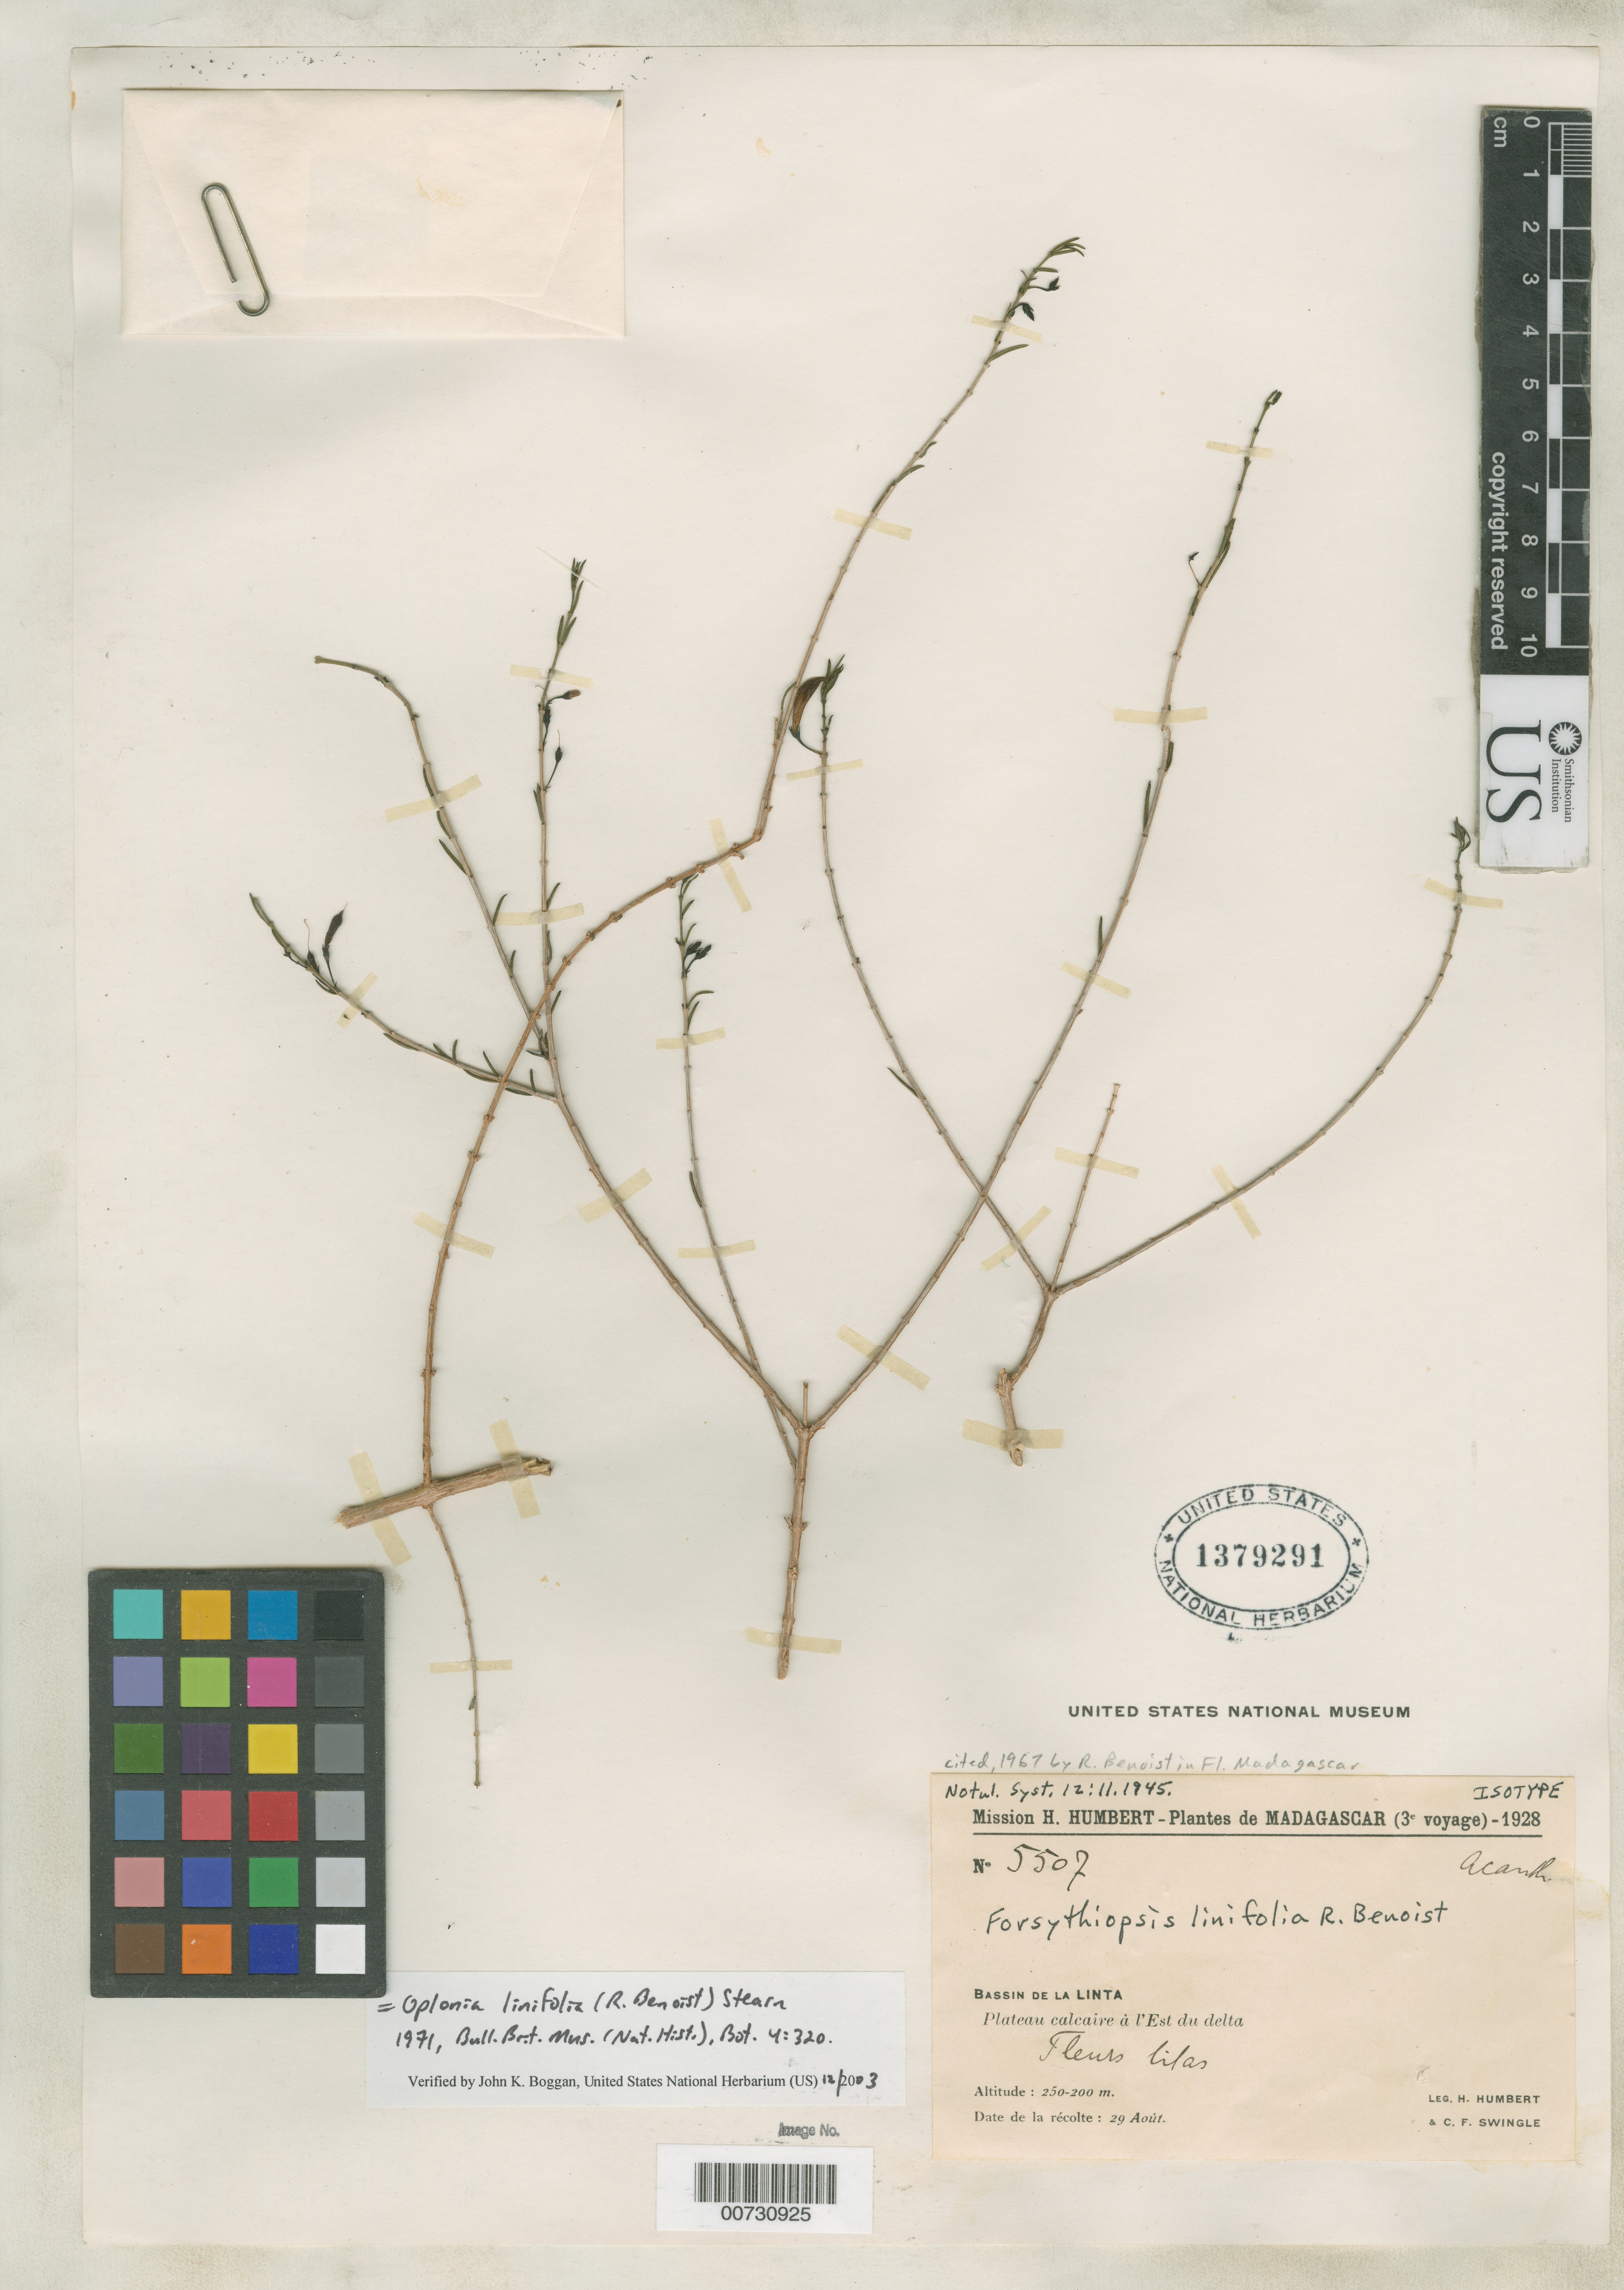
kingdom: Plantae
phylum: Tracheophyta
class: Magnoliopsida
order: Lamiales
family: Acanthaceae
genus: Forsythiopsis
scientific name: Forsythiopsis linifolia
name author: Benoist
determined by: Boggan, J. K., (US), NMNH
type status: Isotype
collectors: H. Humbert & C. Swingle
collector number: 5507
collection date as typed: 29 Aug 1928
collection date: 1928-08-29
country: Madagascar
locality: Bassin de la Linta, plateau calcaire à l'Est du delta.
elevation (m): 200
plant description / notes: Cited 1967 by R. Benoist, Fl. Madagasc. fam. 182; also 1971 by W.T. Stearn, Bull. Brit. Mus. (Nat. Hist.), Bot. 4: 320.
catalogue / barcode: US 1379291